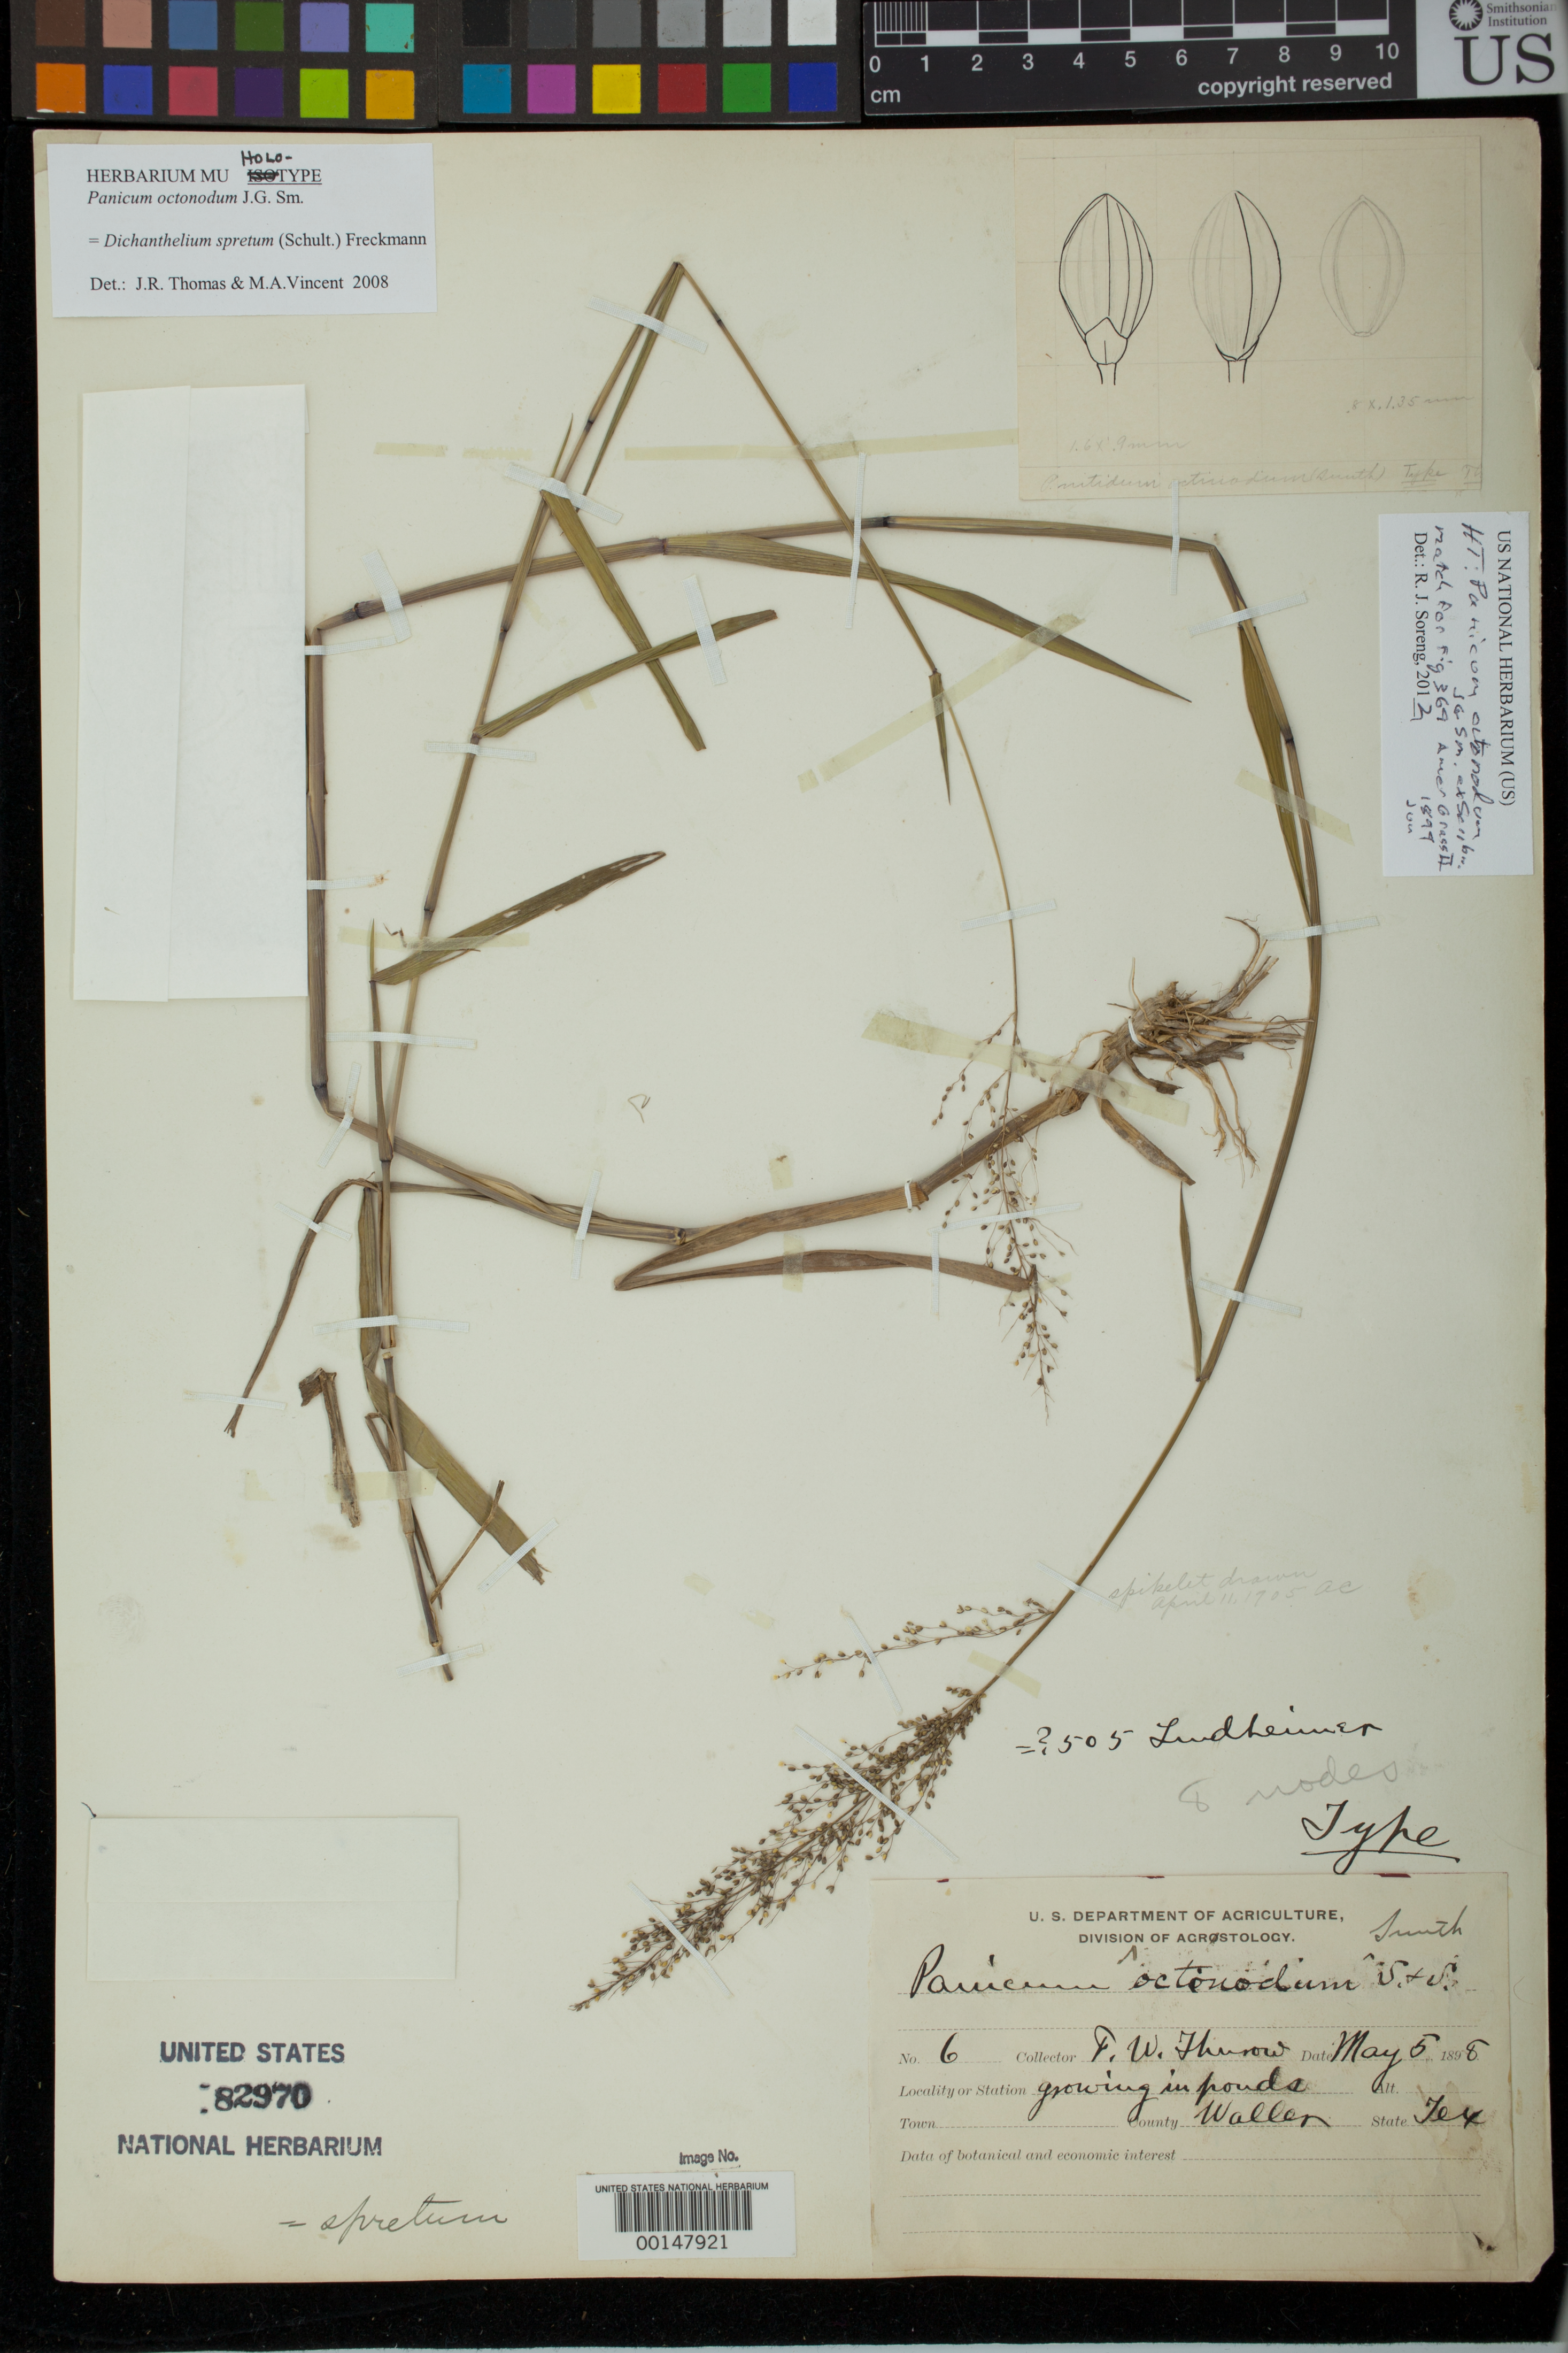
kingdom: Plantae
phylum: Tracheophyta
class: Liliopsida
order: Poales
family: Poaceae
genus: Panicum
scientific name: Panicum octonodum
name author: J.G. Sm. ex Scribn.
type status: Type Collection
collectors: F. W. Thurow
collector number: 6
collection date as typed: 05 May 1898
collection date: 1898-05-05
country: United States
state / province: Texas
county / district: Waller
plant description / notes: Specimen corresponds to illustration (fig. 369) in protologue and possibly to be considered the holotype (?).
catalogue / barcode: US 82970